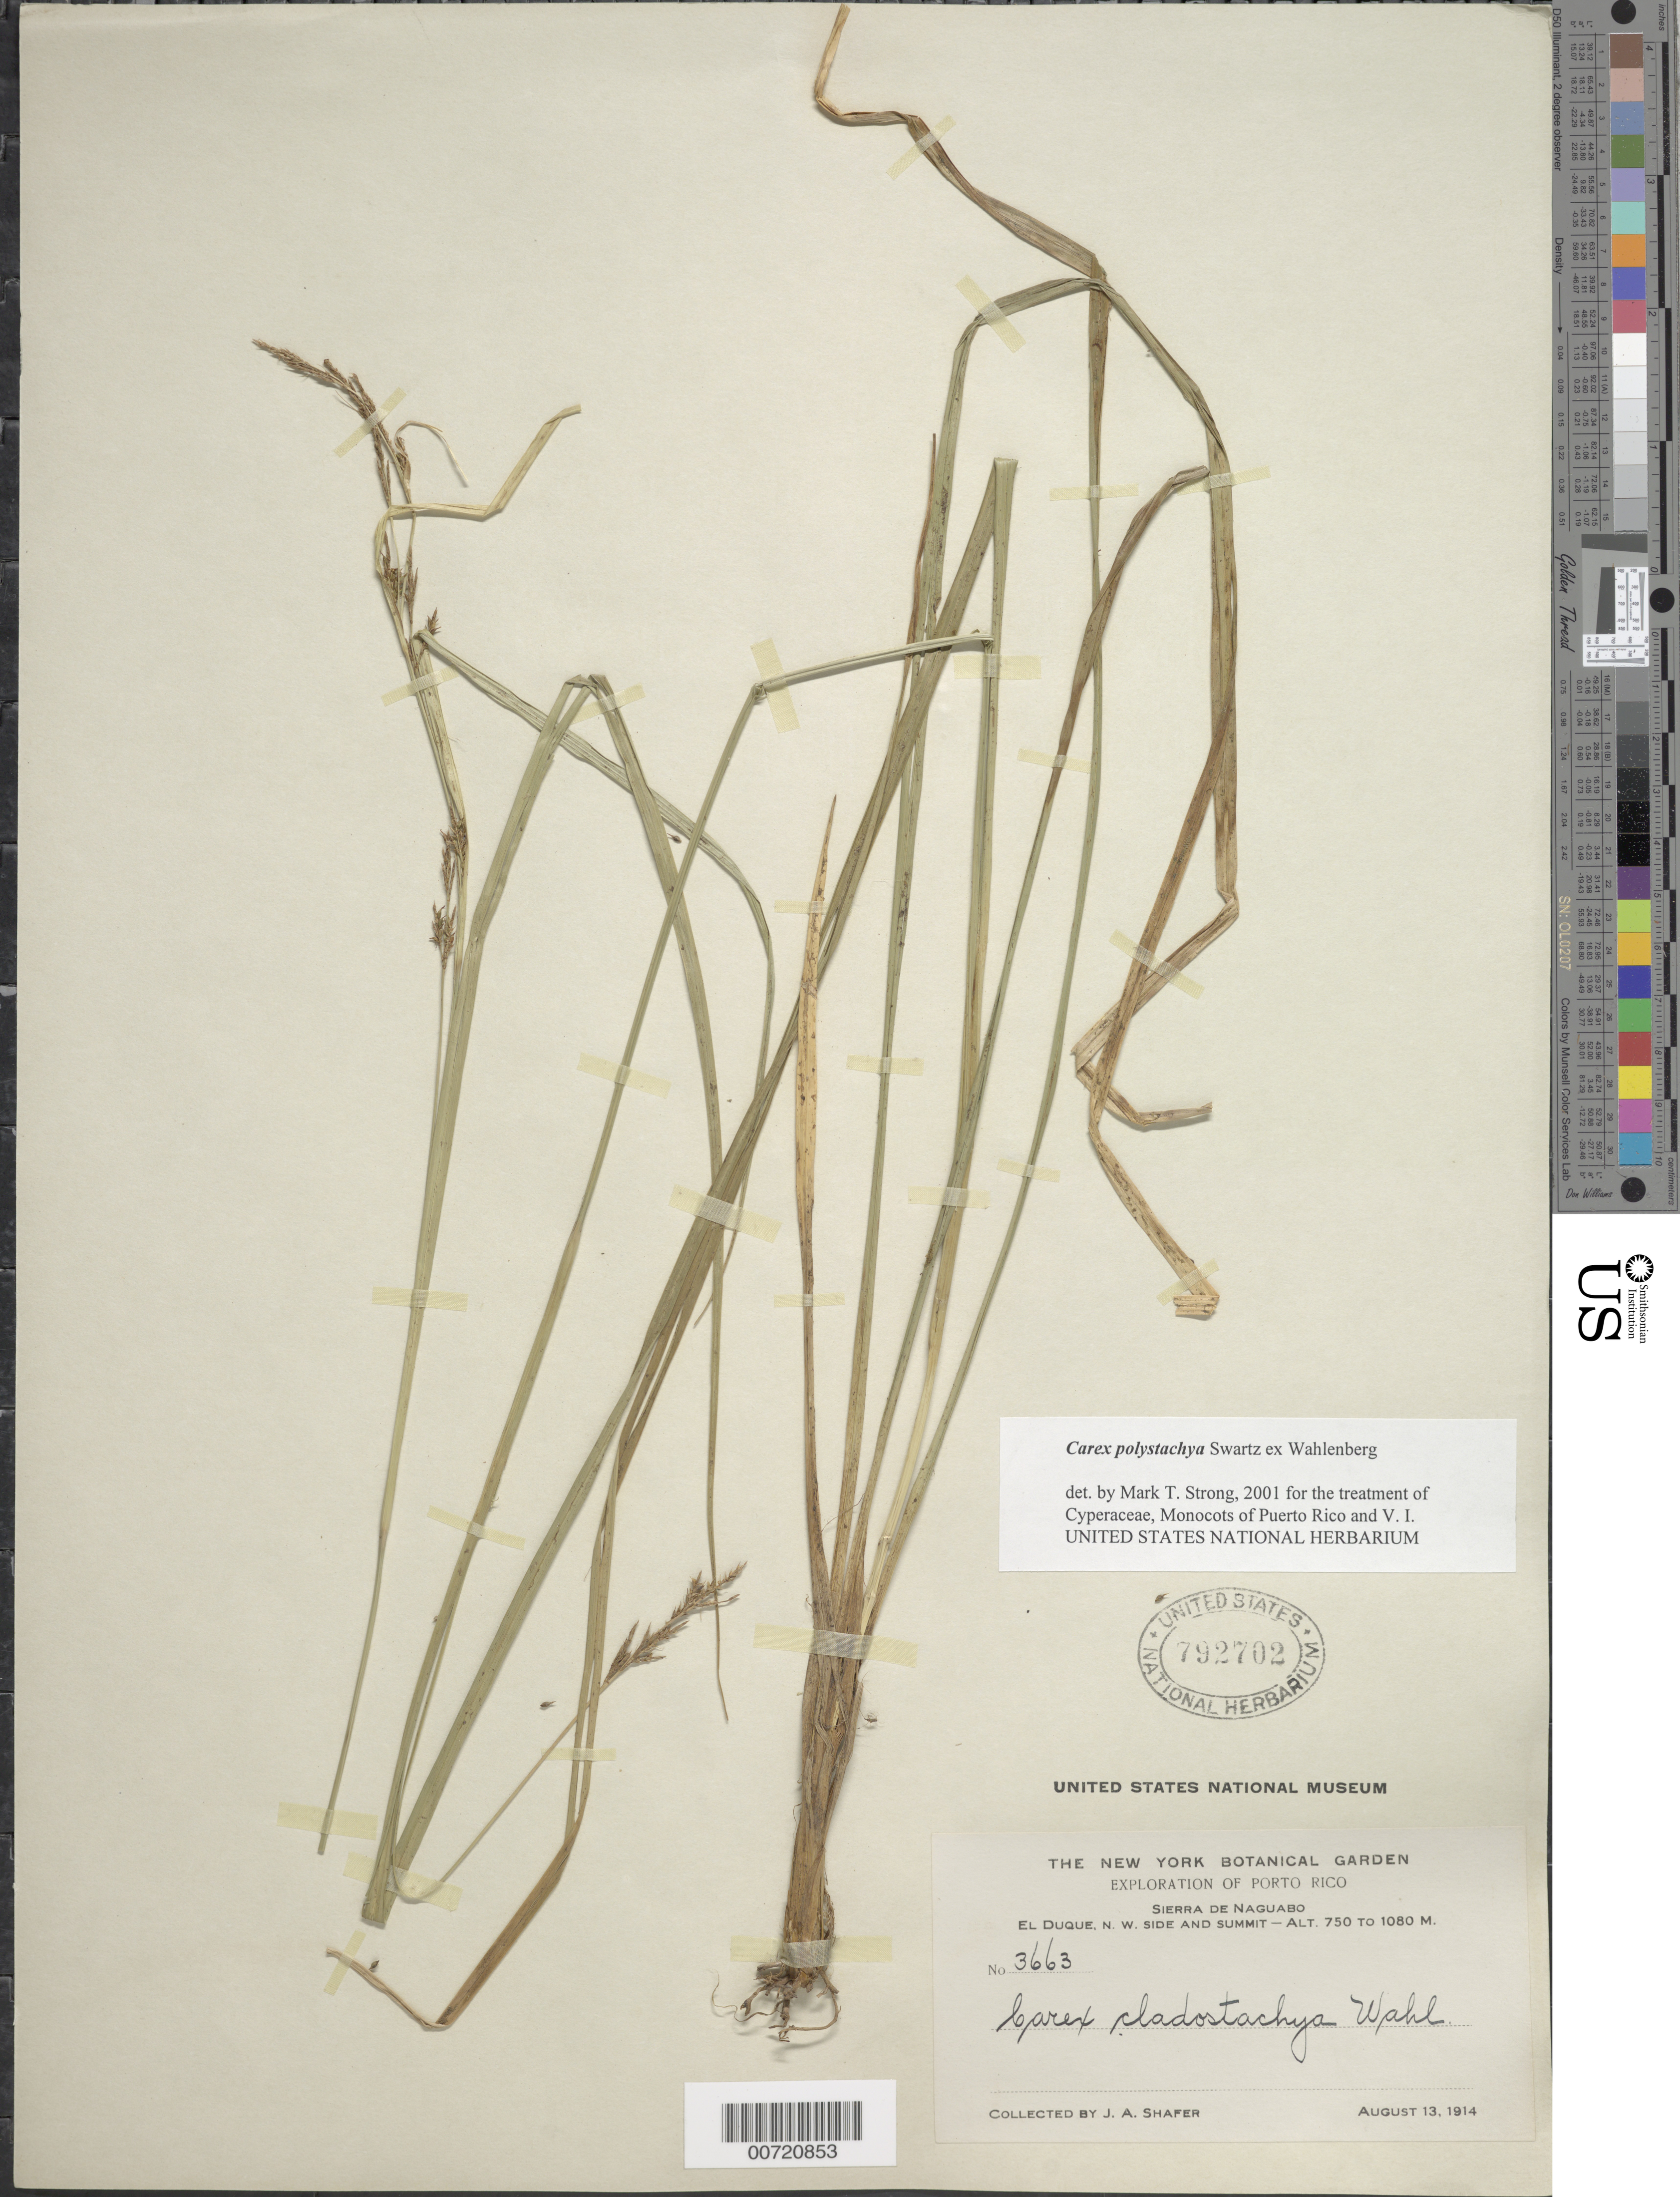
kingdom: Plantae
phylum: Tracheophyta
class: Liliopsida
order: Poales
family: Cyperaceae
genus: Carex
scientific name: Carex polystachya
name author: Sw. ex Wahlenb.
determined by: Strong, M. T., (US), Smithsonian Institution - National Museum of Natural History (UNITED STATES)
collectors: J. A. Shafer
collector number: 3663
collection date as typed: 13 Aug 1914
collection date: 1914-08-13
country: Puerto Rico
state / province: Naguabo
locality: Sierra de Naguabo: El Duque, NW side and summit.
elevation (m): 750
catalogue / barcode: US 792702